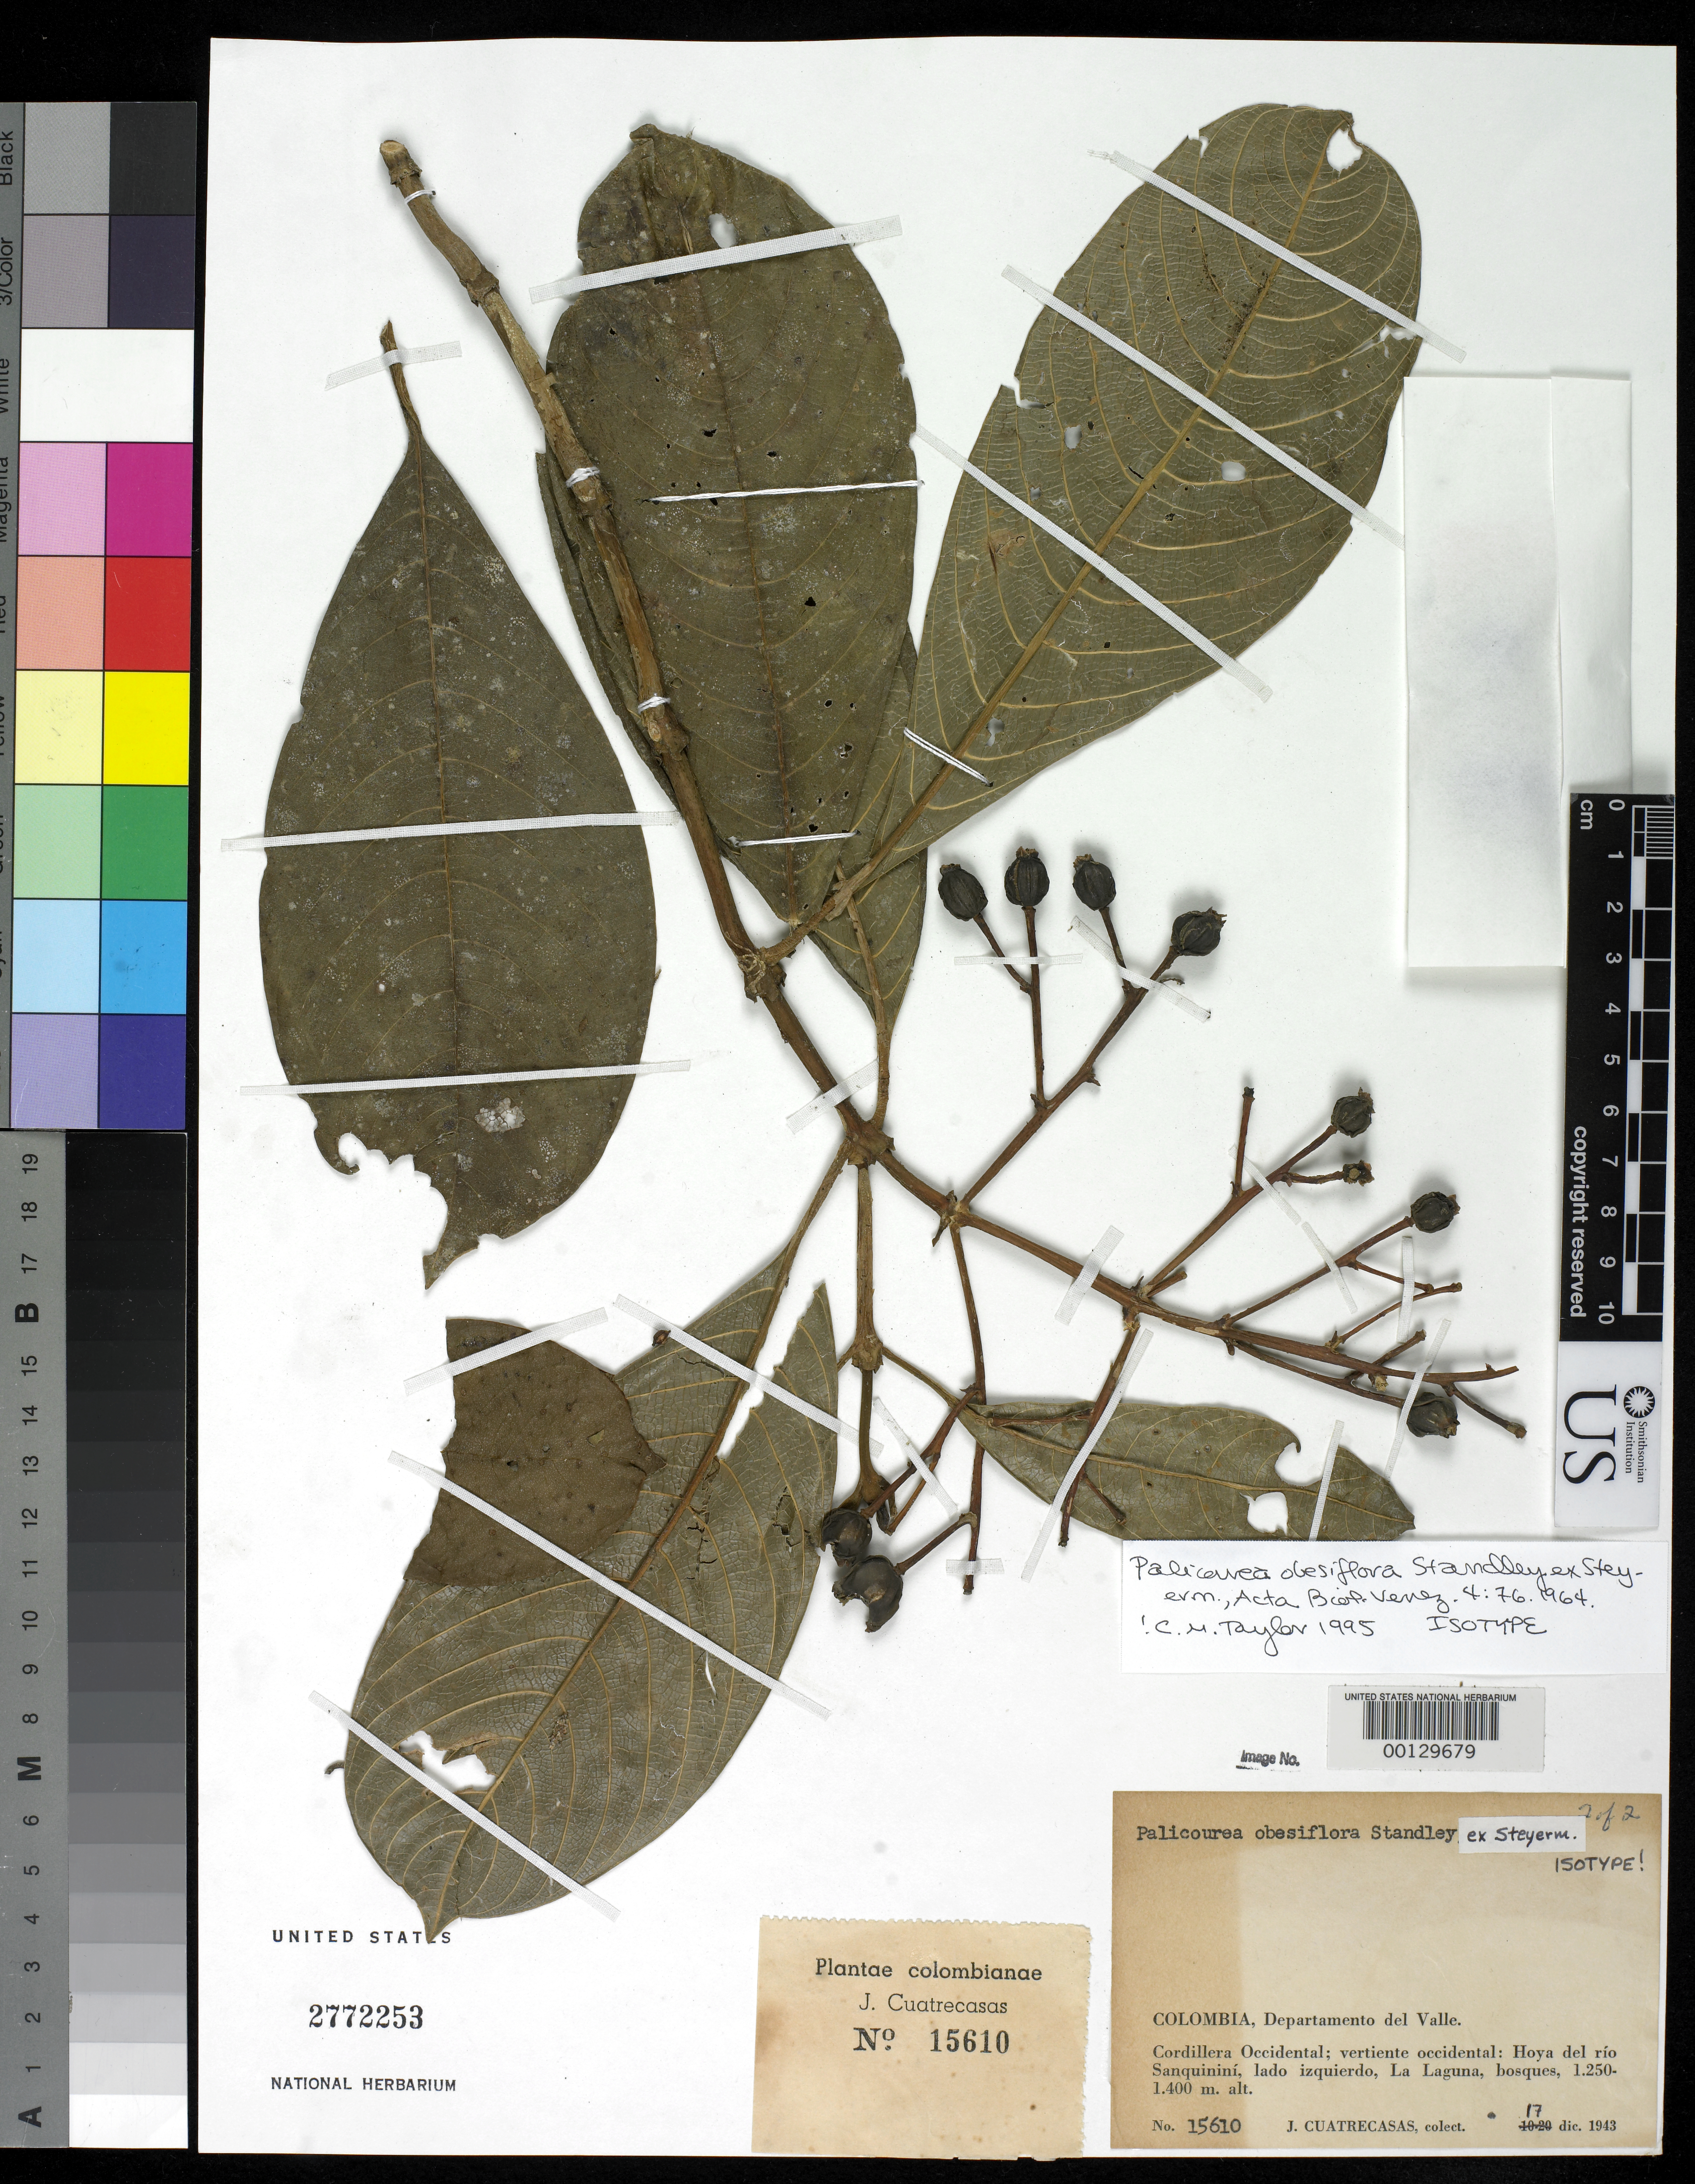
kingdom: Plantae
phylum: Tracheophyta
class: Magnoliopsida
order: Gentianales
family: Rubiaceae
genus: Palicourea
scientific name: Palicourea obesiflora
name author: Standl. ex Steyerm.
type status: Isotype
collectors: J. Cuatrecasas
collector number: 15610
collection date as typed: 10 Dec 1943 to 20 Dec 1943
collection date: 1943-12-10/1943-12-20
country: Colombia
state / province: Valle del Cauca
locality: Hoya del Rio San Juniquin La Laguna.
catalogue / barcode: US 2772253